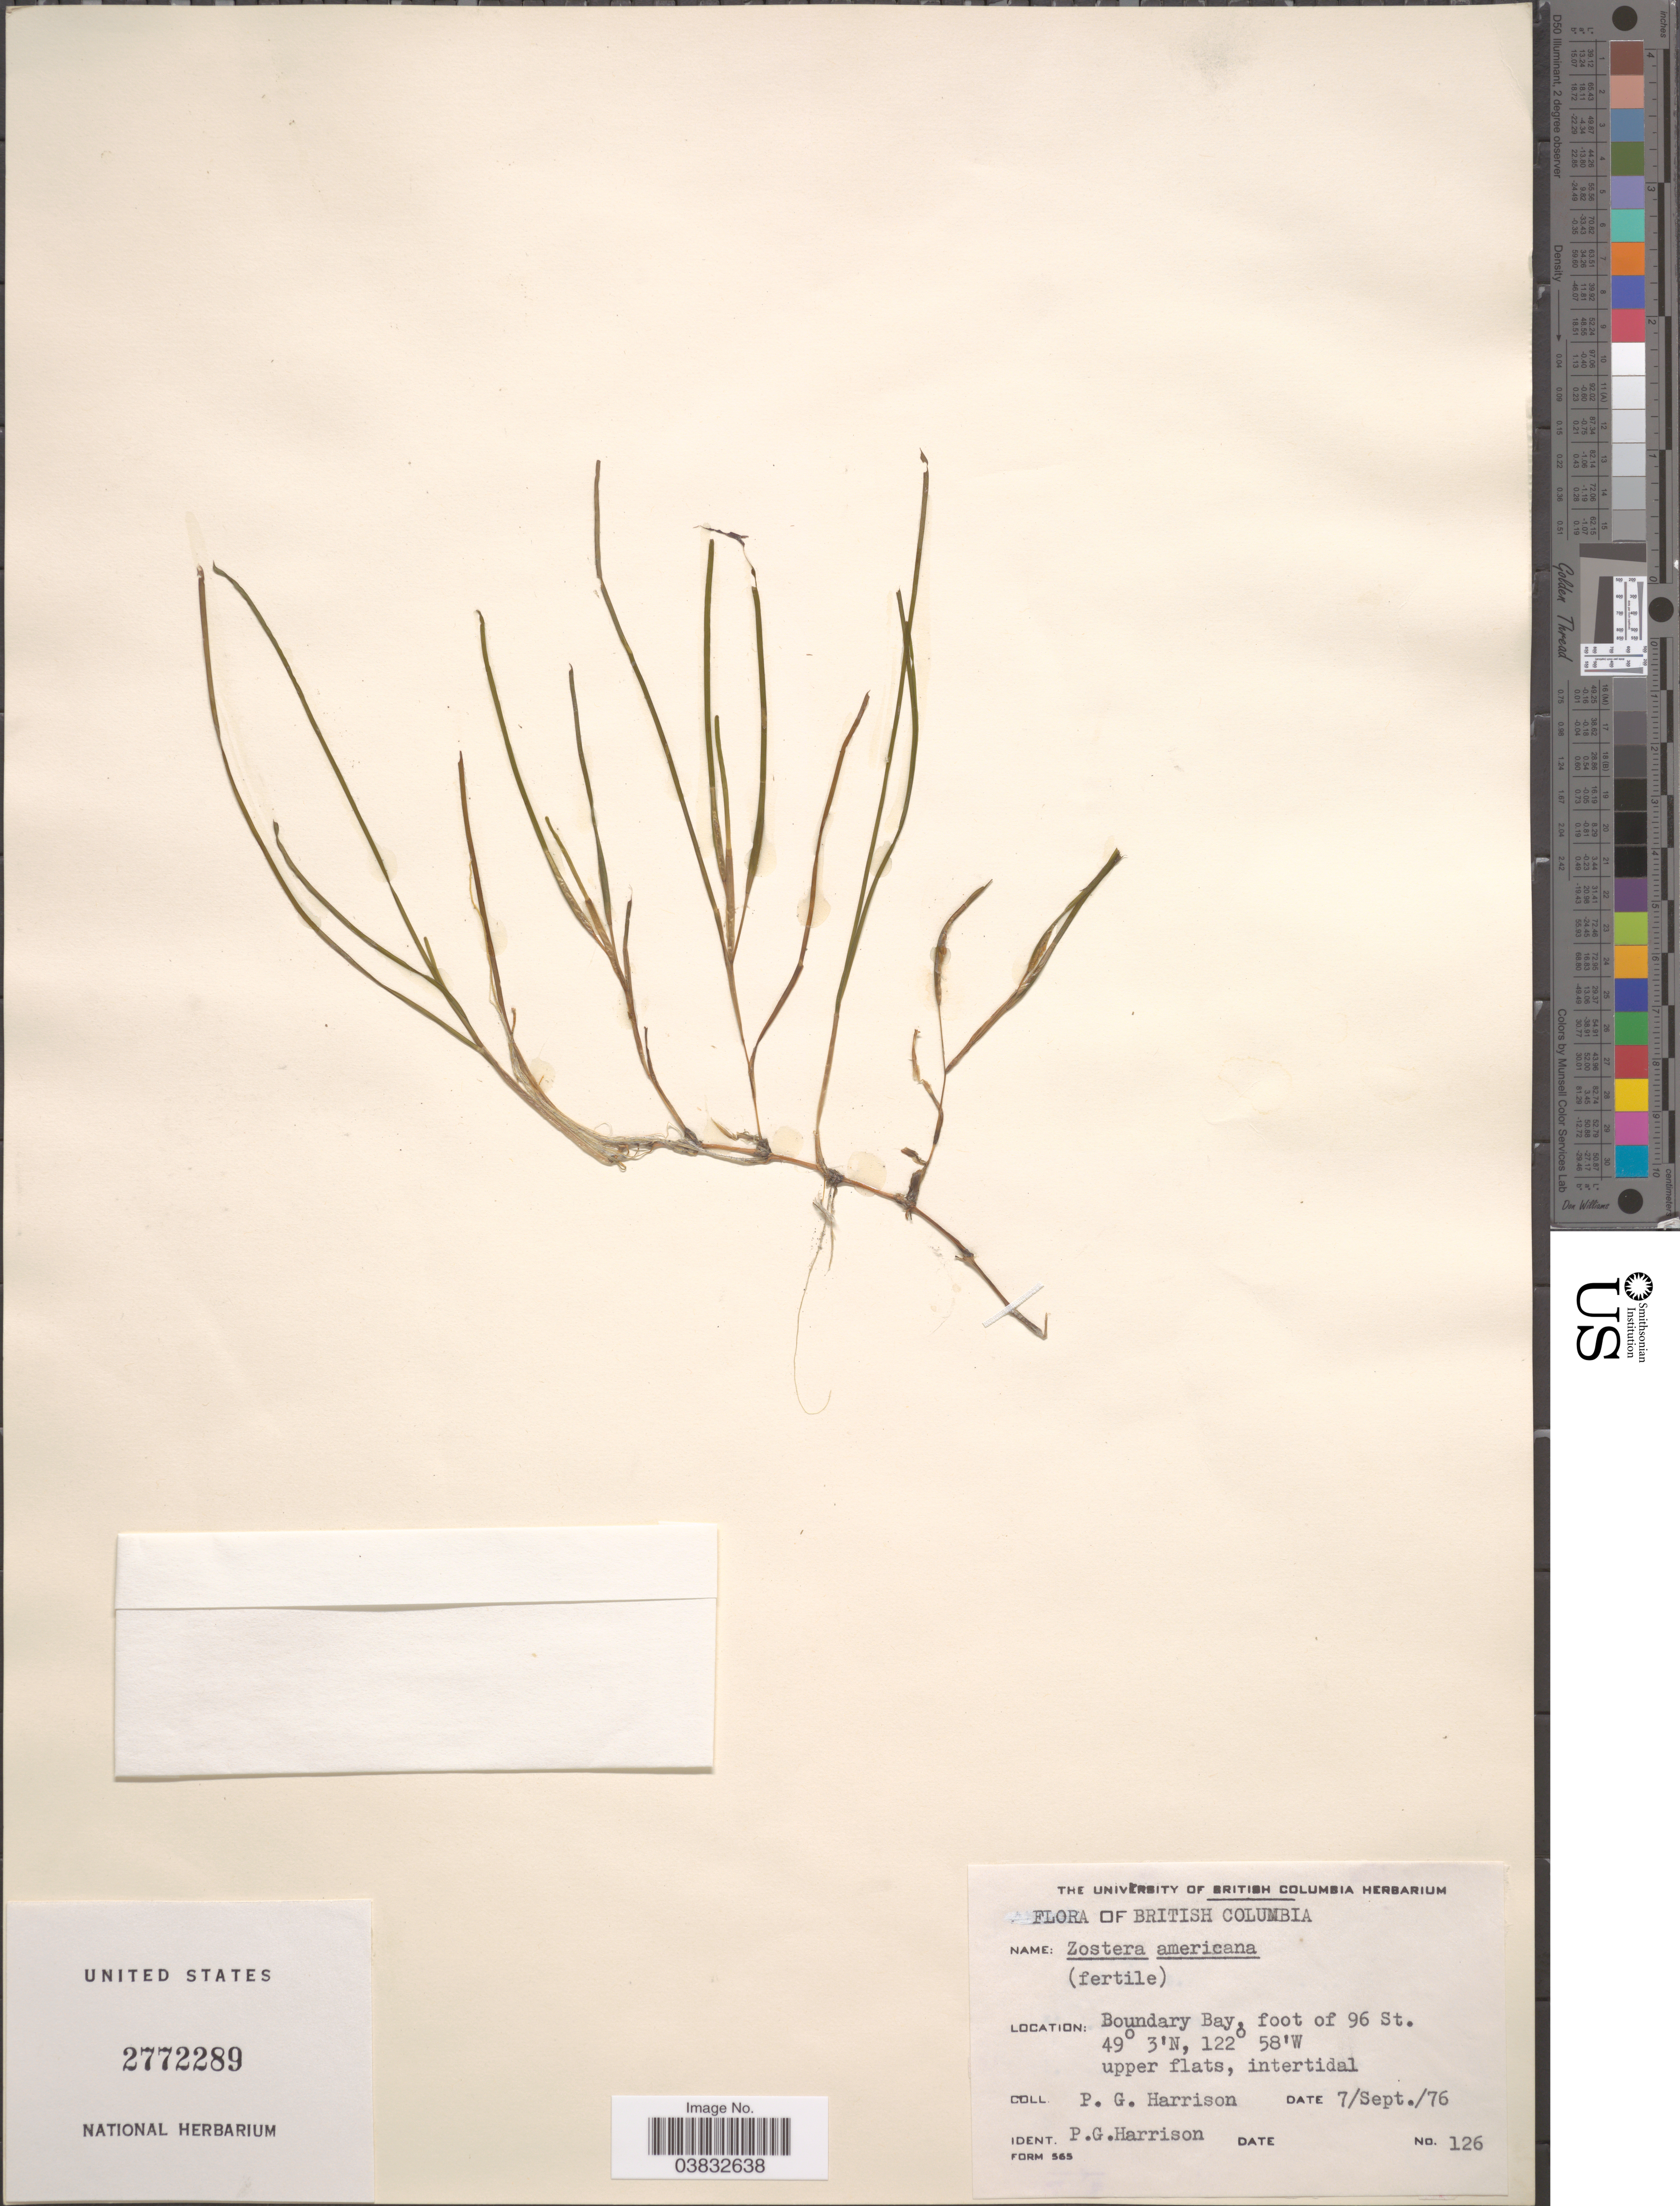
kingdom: Plantae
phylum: Tracheophyta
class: Liliopsida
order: Alismatales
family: Zosteraceae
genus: Zostera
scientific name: Zostera americana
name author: Hartog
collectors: P. Harrison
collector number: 126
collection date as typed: Transcribed d/m/y: 7/9/76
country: Canada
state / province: British Columbia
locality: Boundary Bay, foot of 96 St.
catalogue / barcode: US 2772289